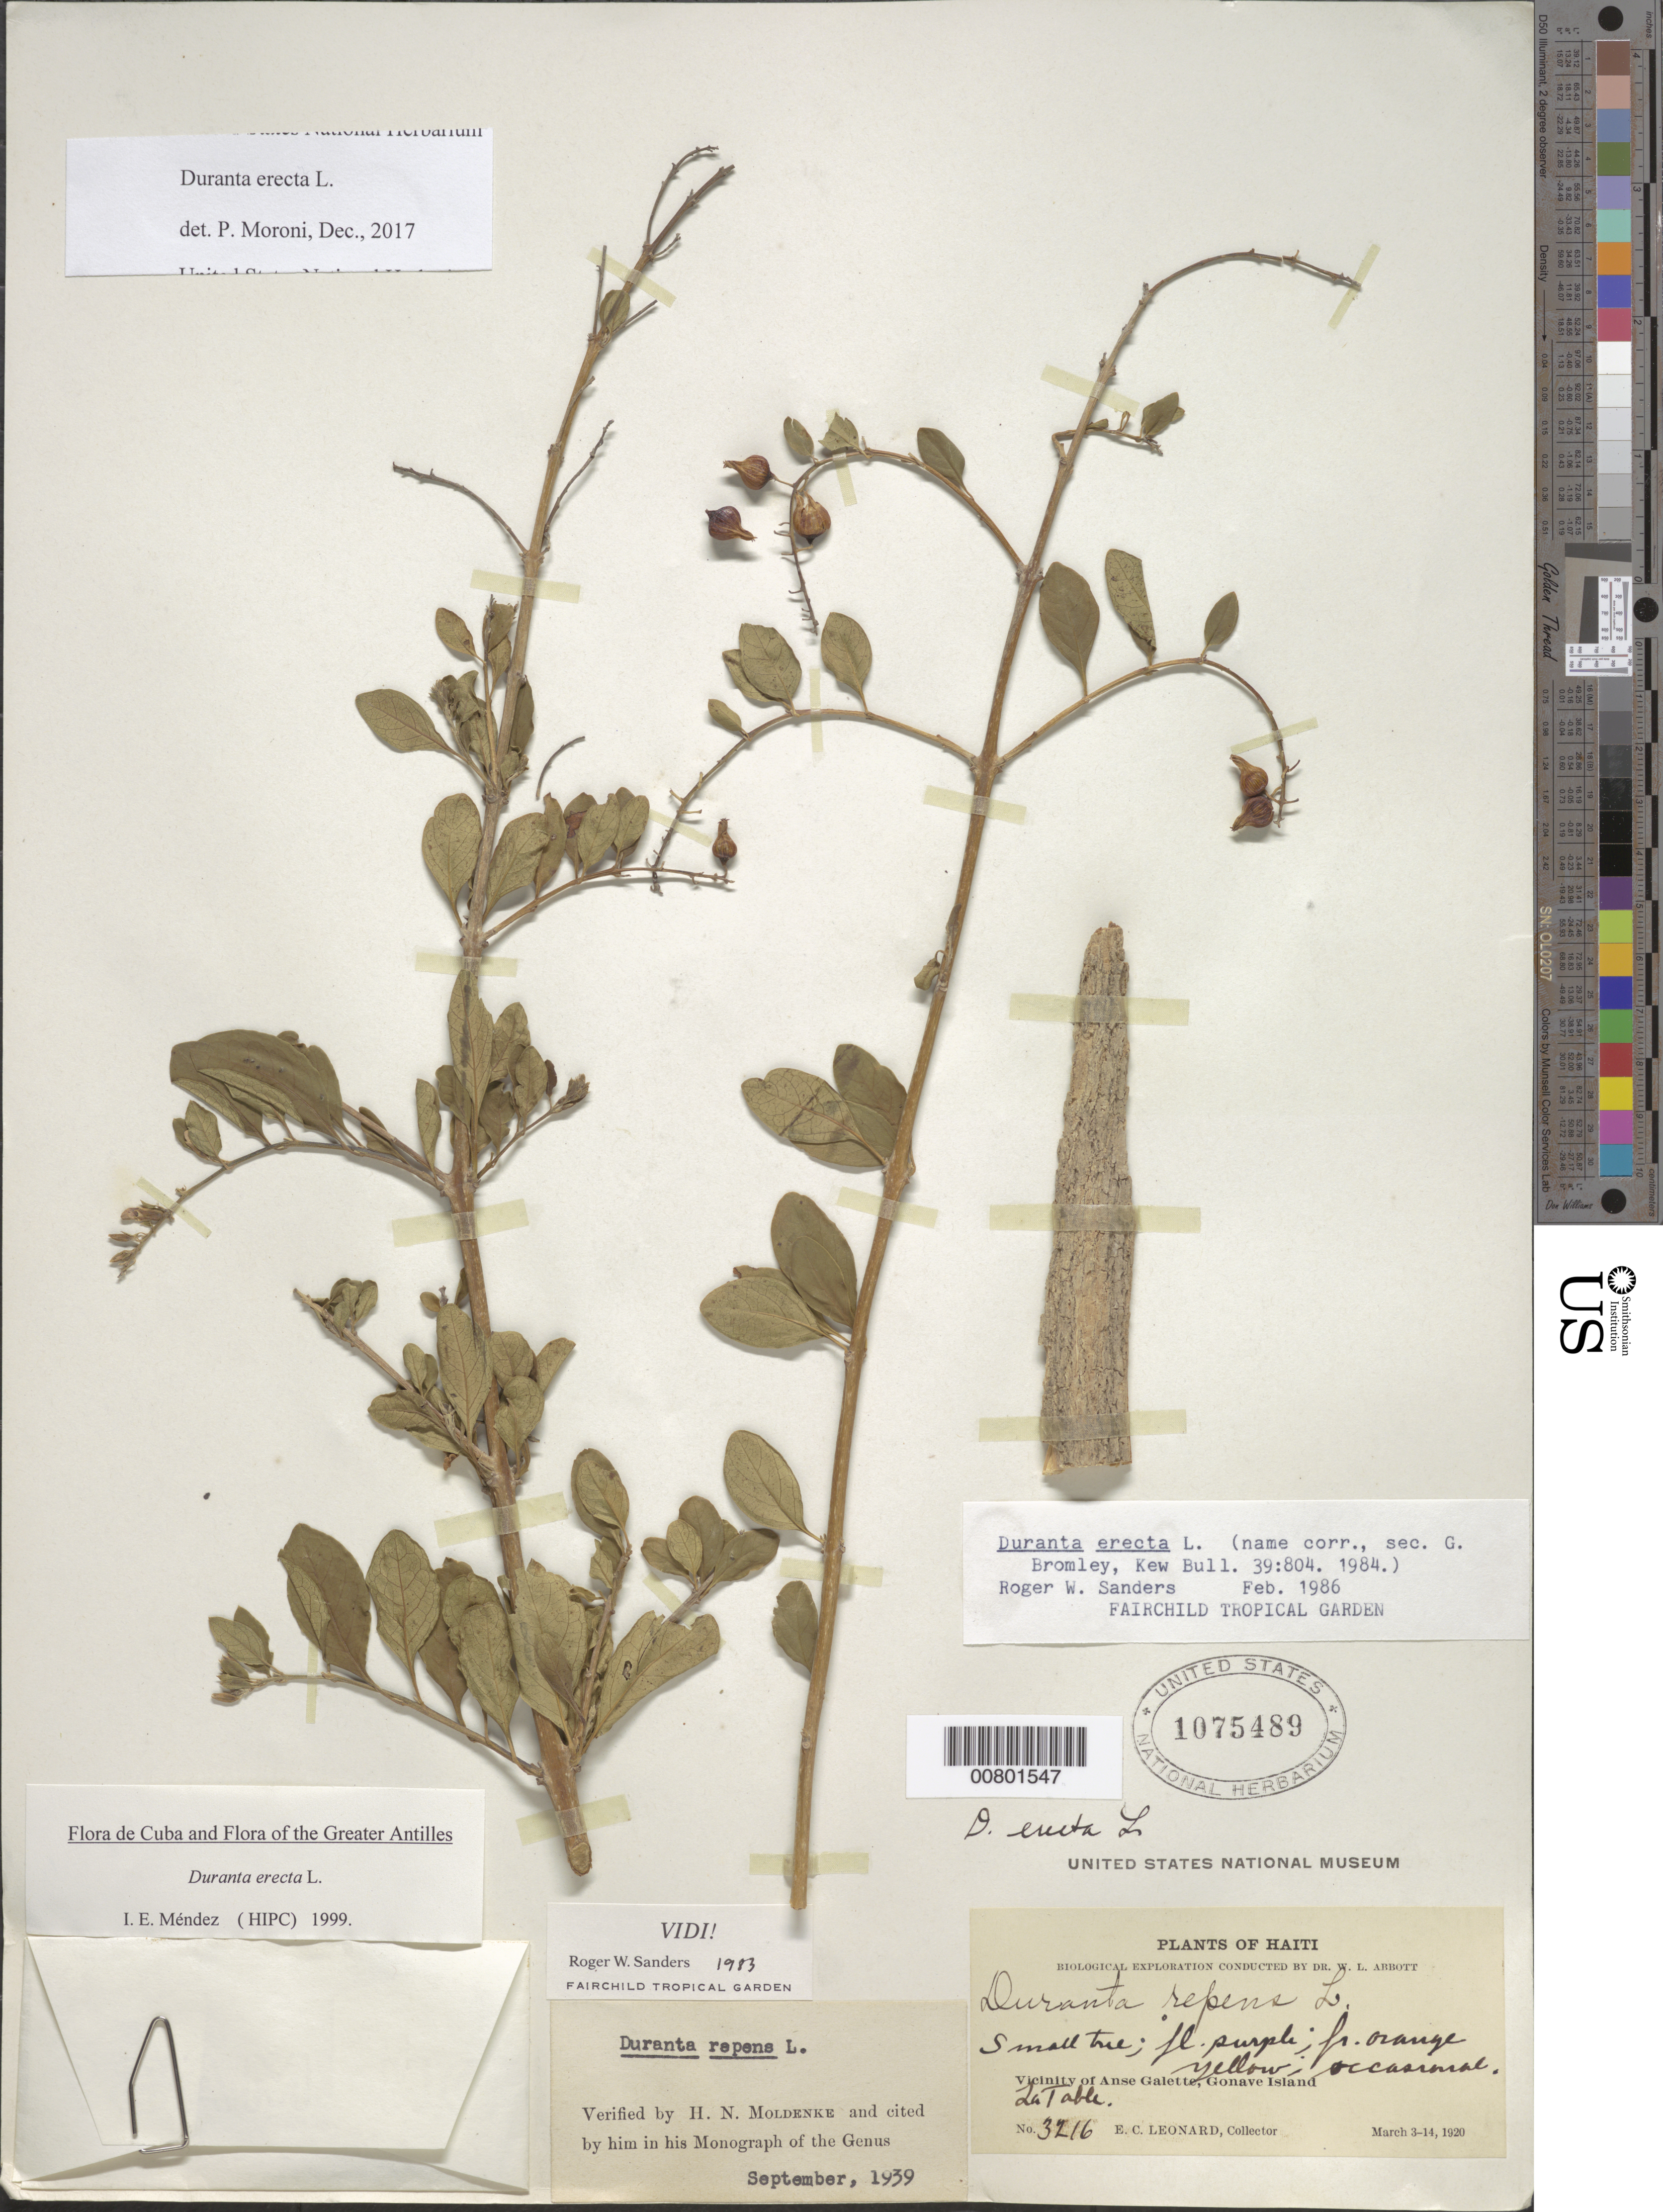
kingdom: Plantae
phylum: Tracheophyta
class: Magnoliopsida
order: Lamiales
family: Verbenaceae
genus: Duranta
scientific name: Duranta erecta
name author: L.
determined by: Méndez, Isidro E., (HIPC)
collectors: E. C. Leonard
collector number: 3216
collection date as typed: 03 Mar 1920 to 14 Mar 1920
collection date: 1920-03-03/1920-03-14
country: Haiti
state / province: Ouest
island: Île de la Gonâve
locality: Vicinity of Anse Galette, La Table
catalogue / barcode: US 1075489